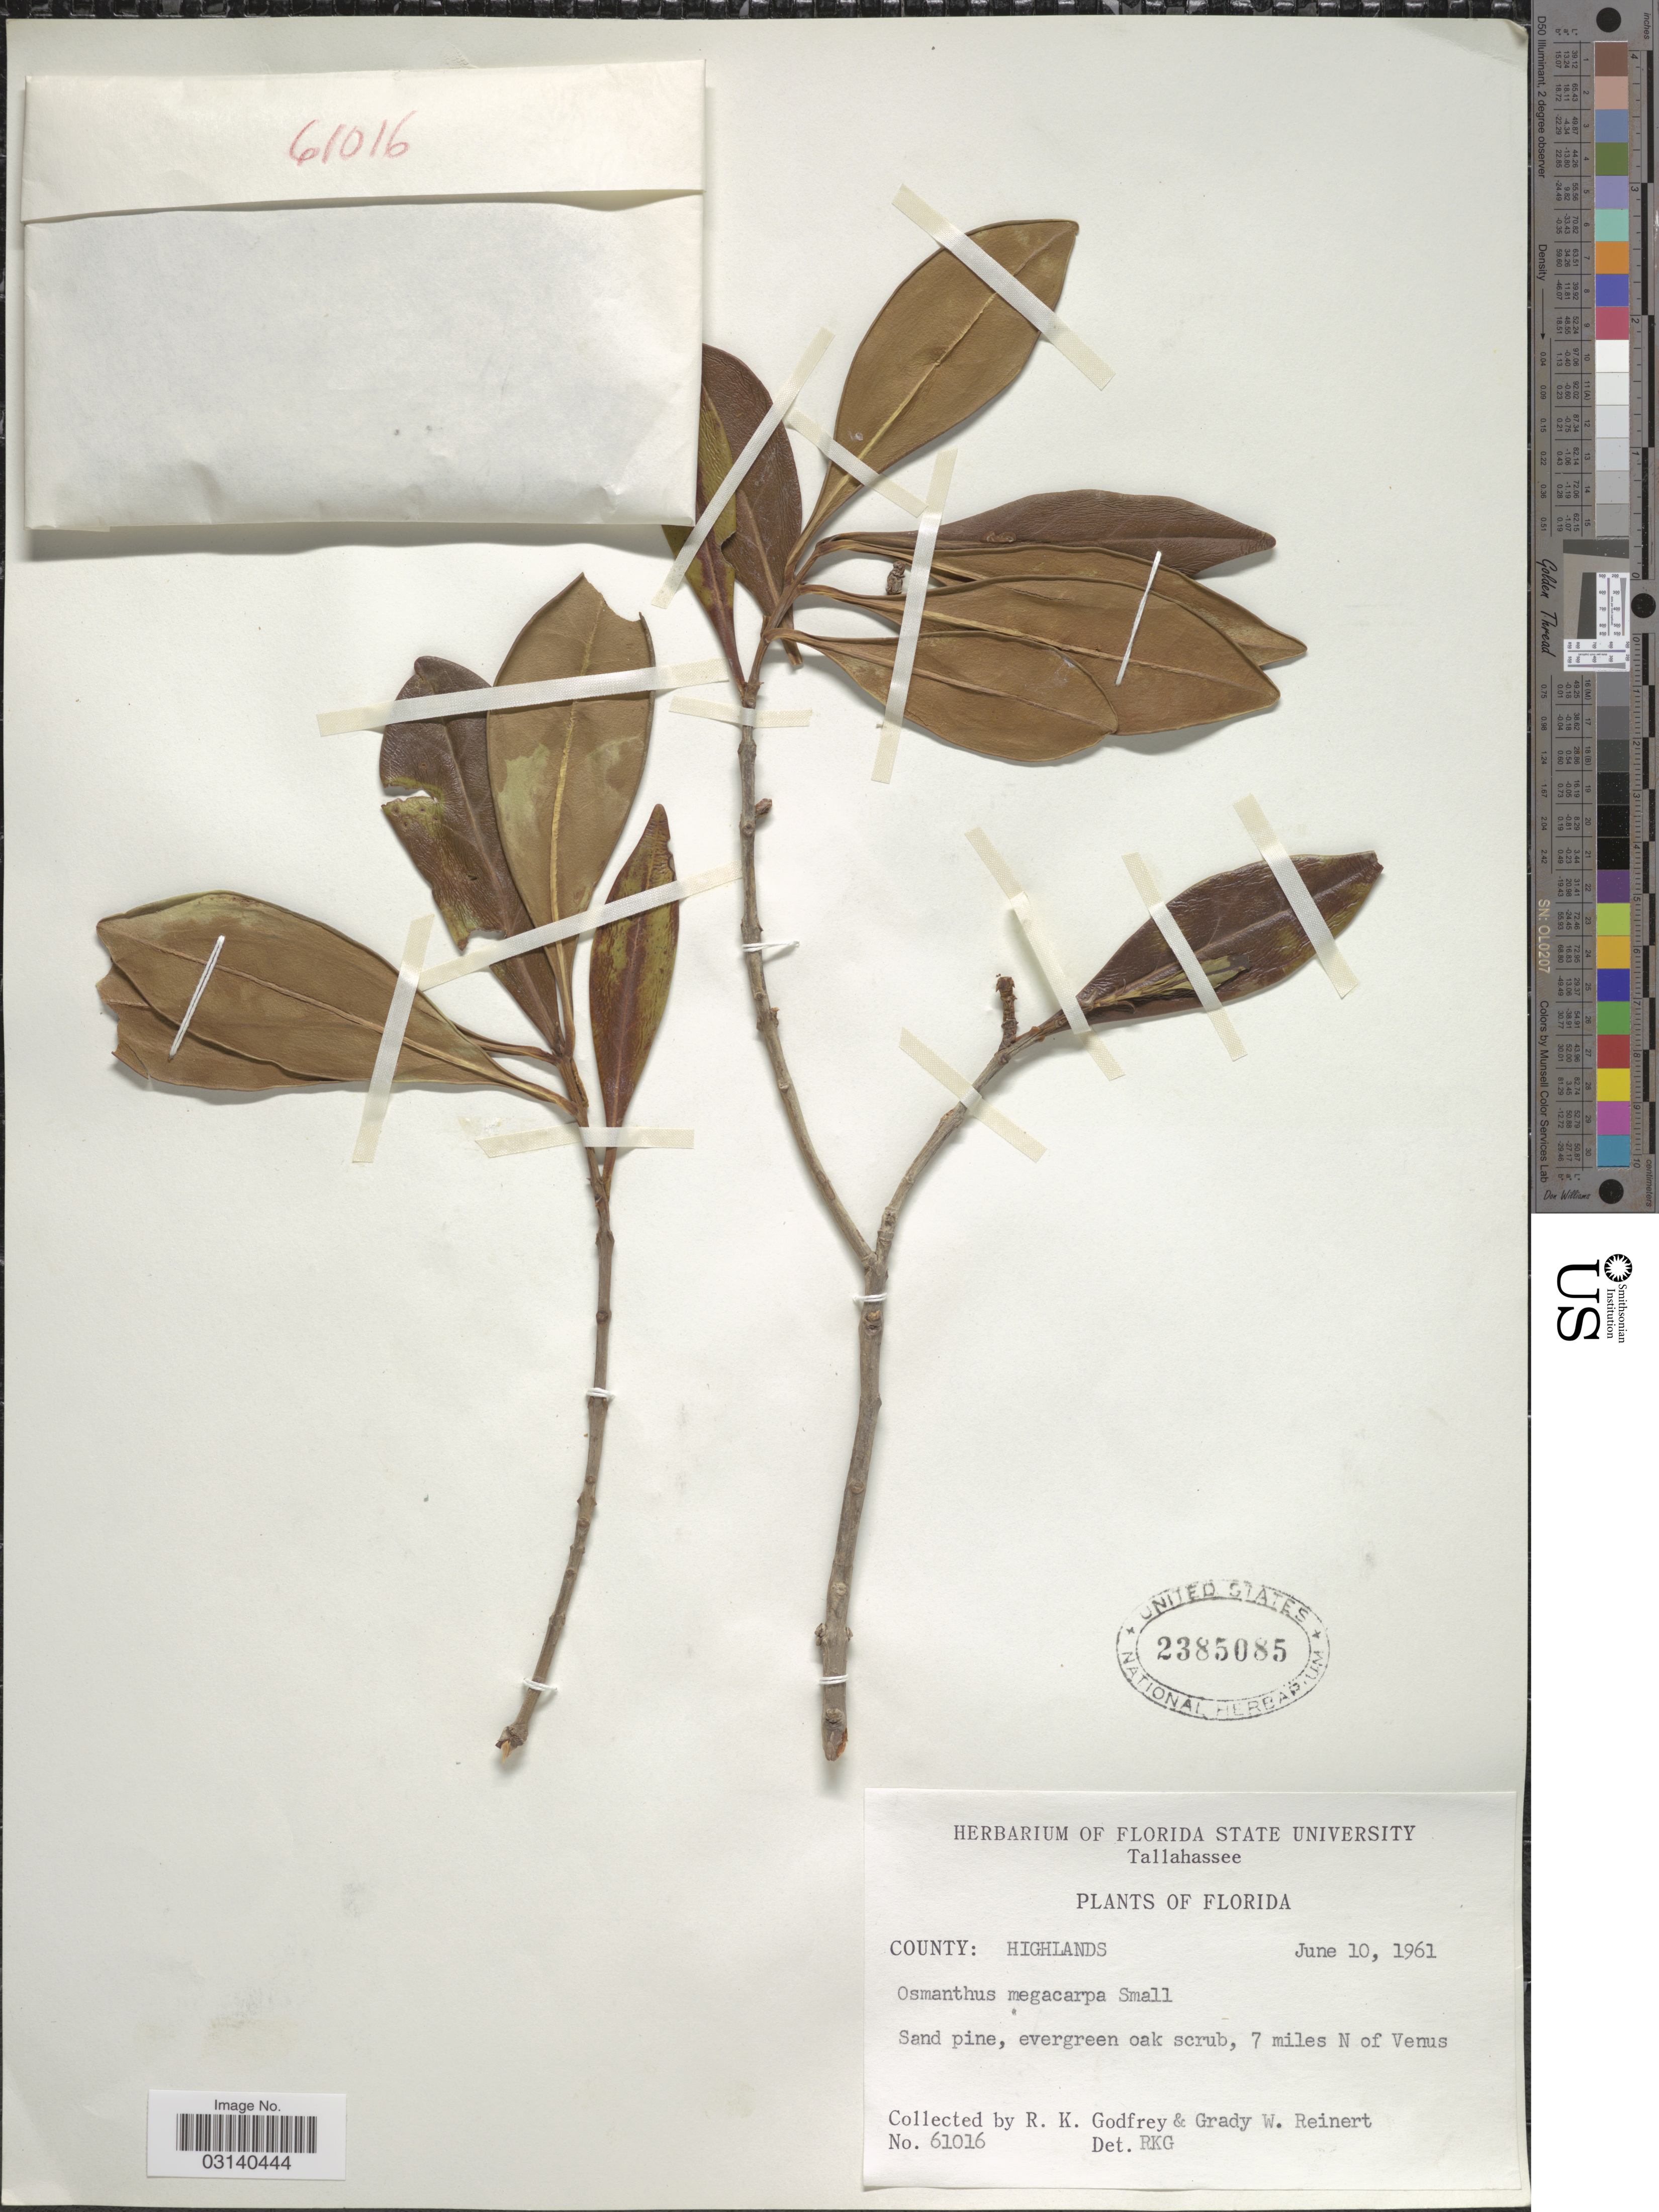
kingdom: Plantae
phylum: Tracheophyta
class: Magnoliopsida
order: Lamiales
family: Oleaceae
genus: Osmanthus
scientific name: Osmanthus megacarpus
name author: (Small) Small ex Little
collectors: R. K. Godfrey & G. Reinert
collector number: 61016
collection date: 1961-06-10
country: United States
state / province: Florida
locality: County: Highlands, 7 miles N of Venus.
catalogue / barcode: US 2385085